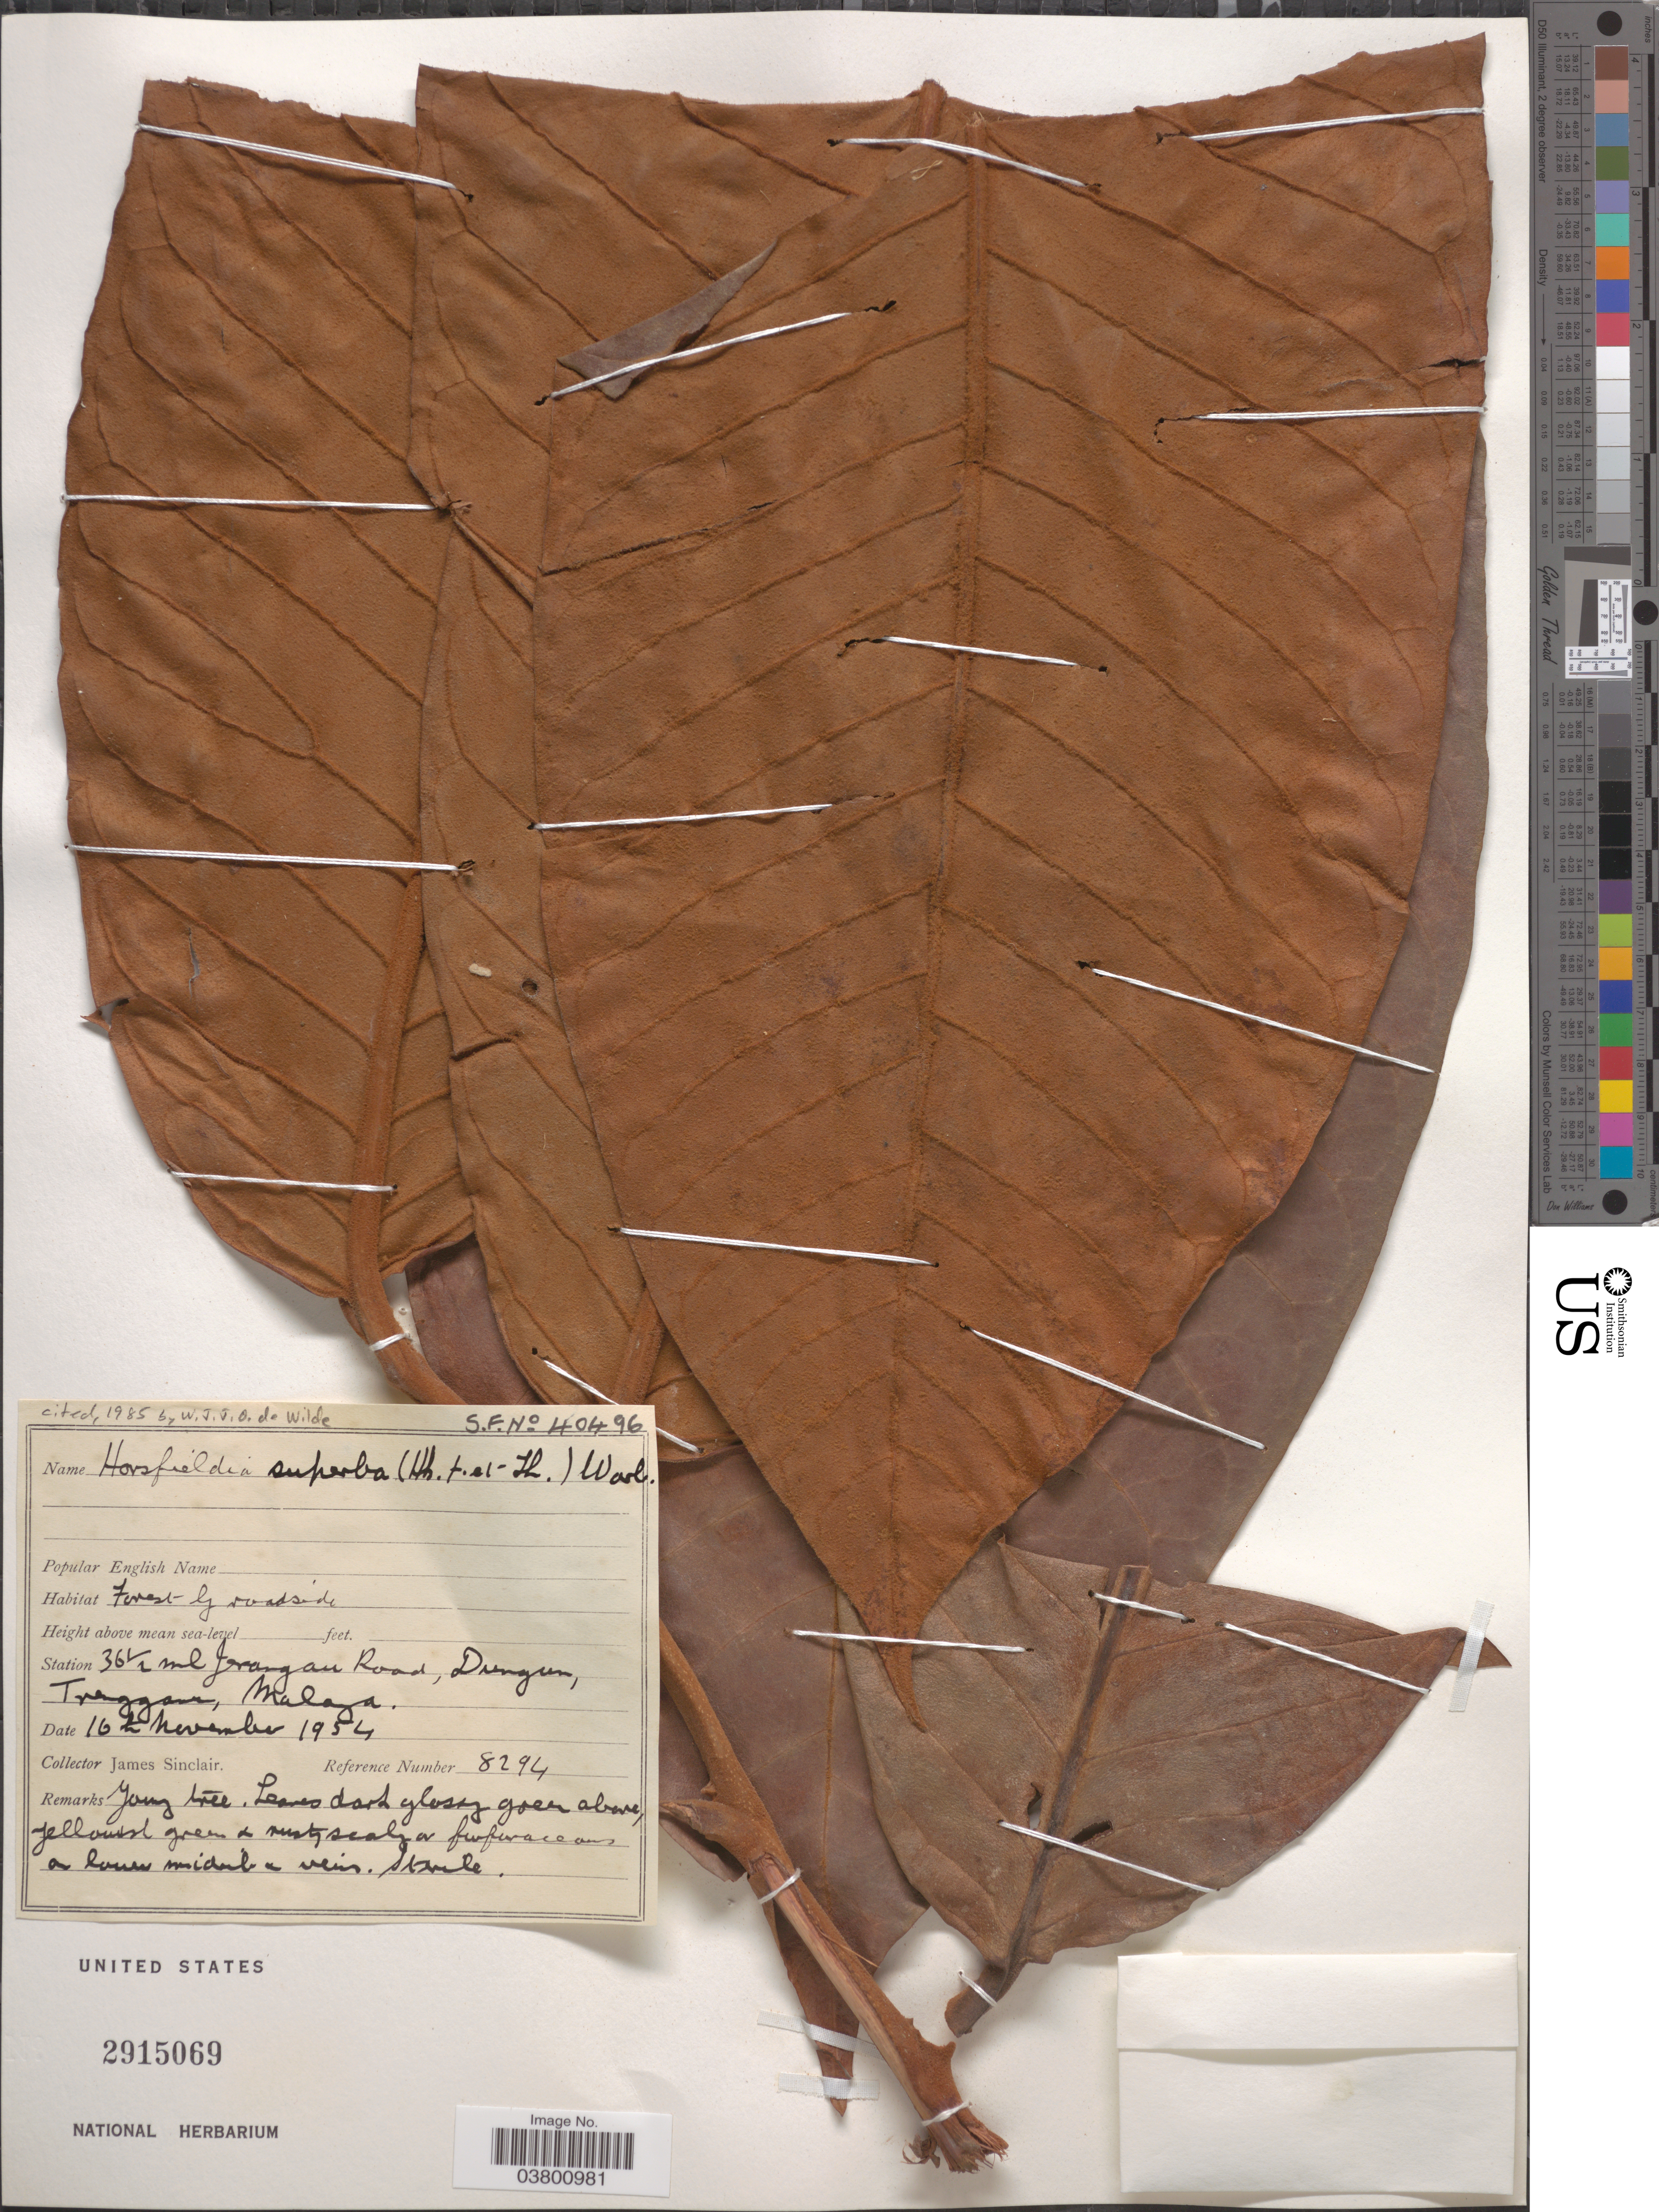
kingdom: Plantae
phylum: Tracheophyta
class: Magnoliopsida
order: Magnoliales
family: Myristicaceae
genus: Horsfieldia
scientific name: Horsfieldia superba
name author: (Hook. f. & Thomson) Warb.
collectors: J. Sinclair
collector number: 8294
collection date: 1954-11-16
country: Malaysia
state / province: Terengganu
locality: Station 36½ ml Jerangau Road, Dungun, Terengganu, Malaya.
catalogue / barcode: US 2915069